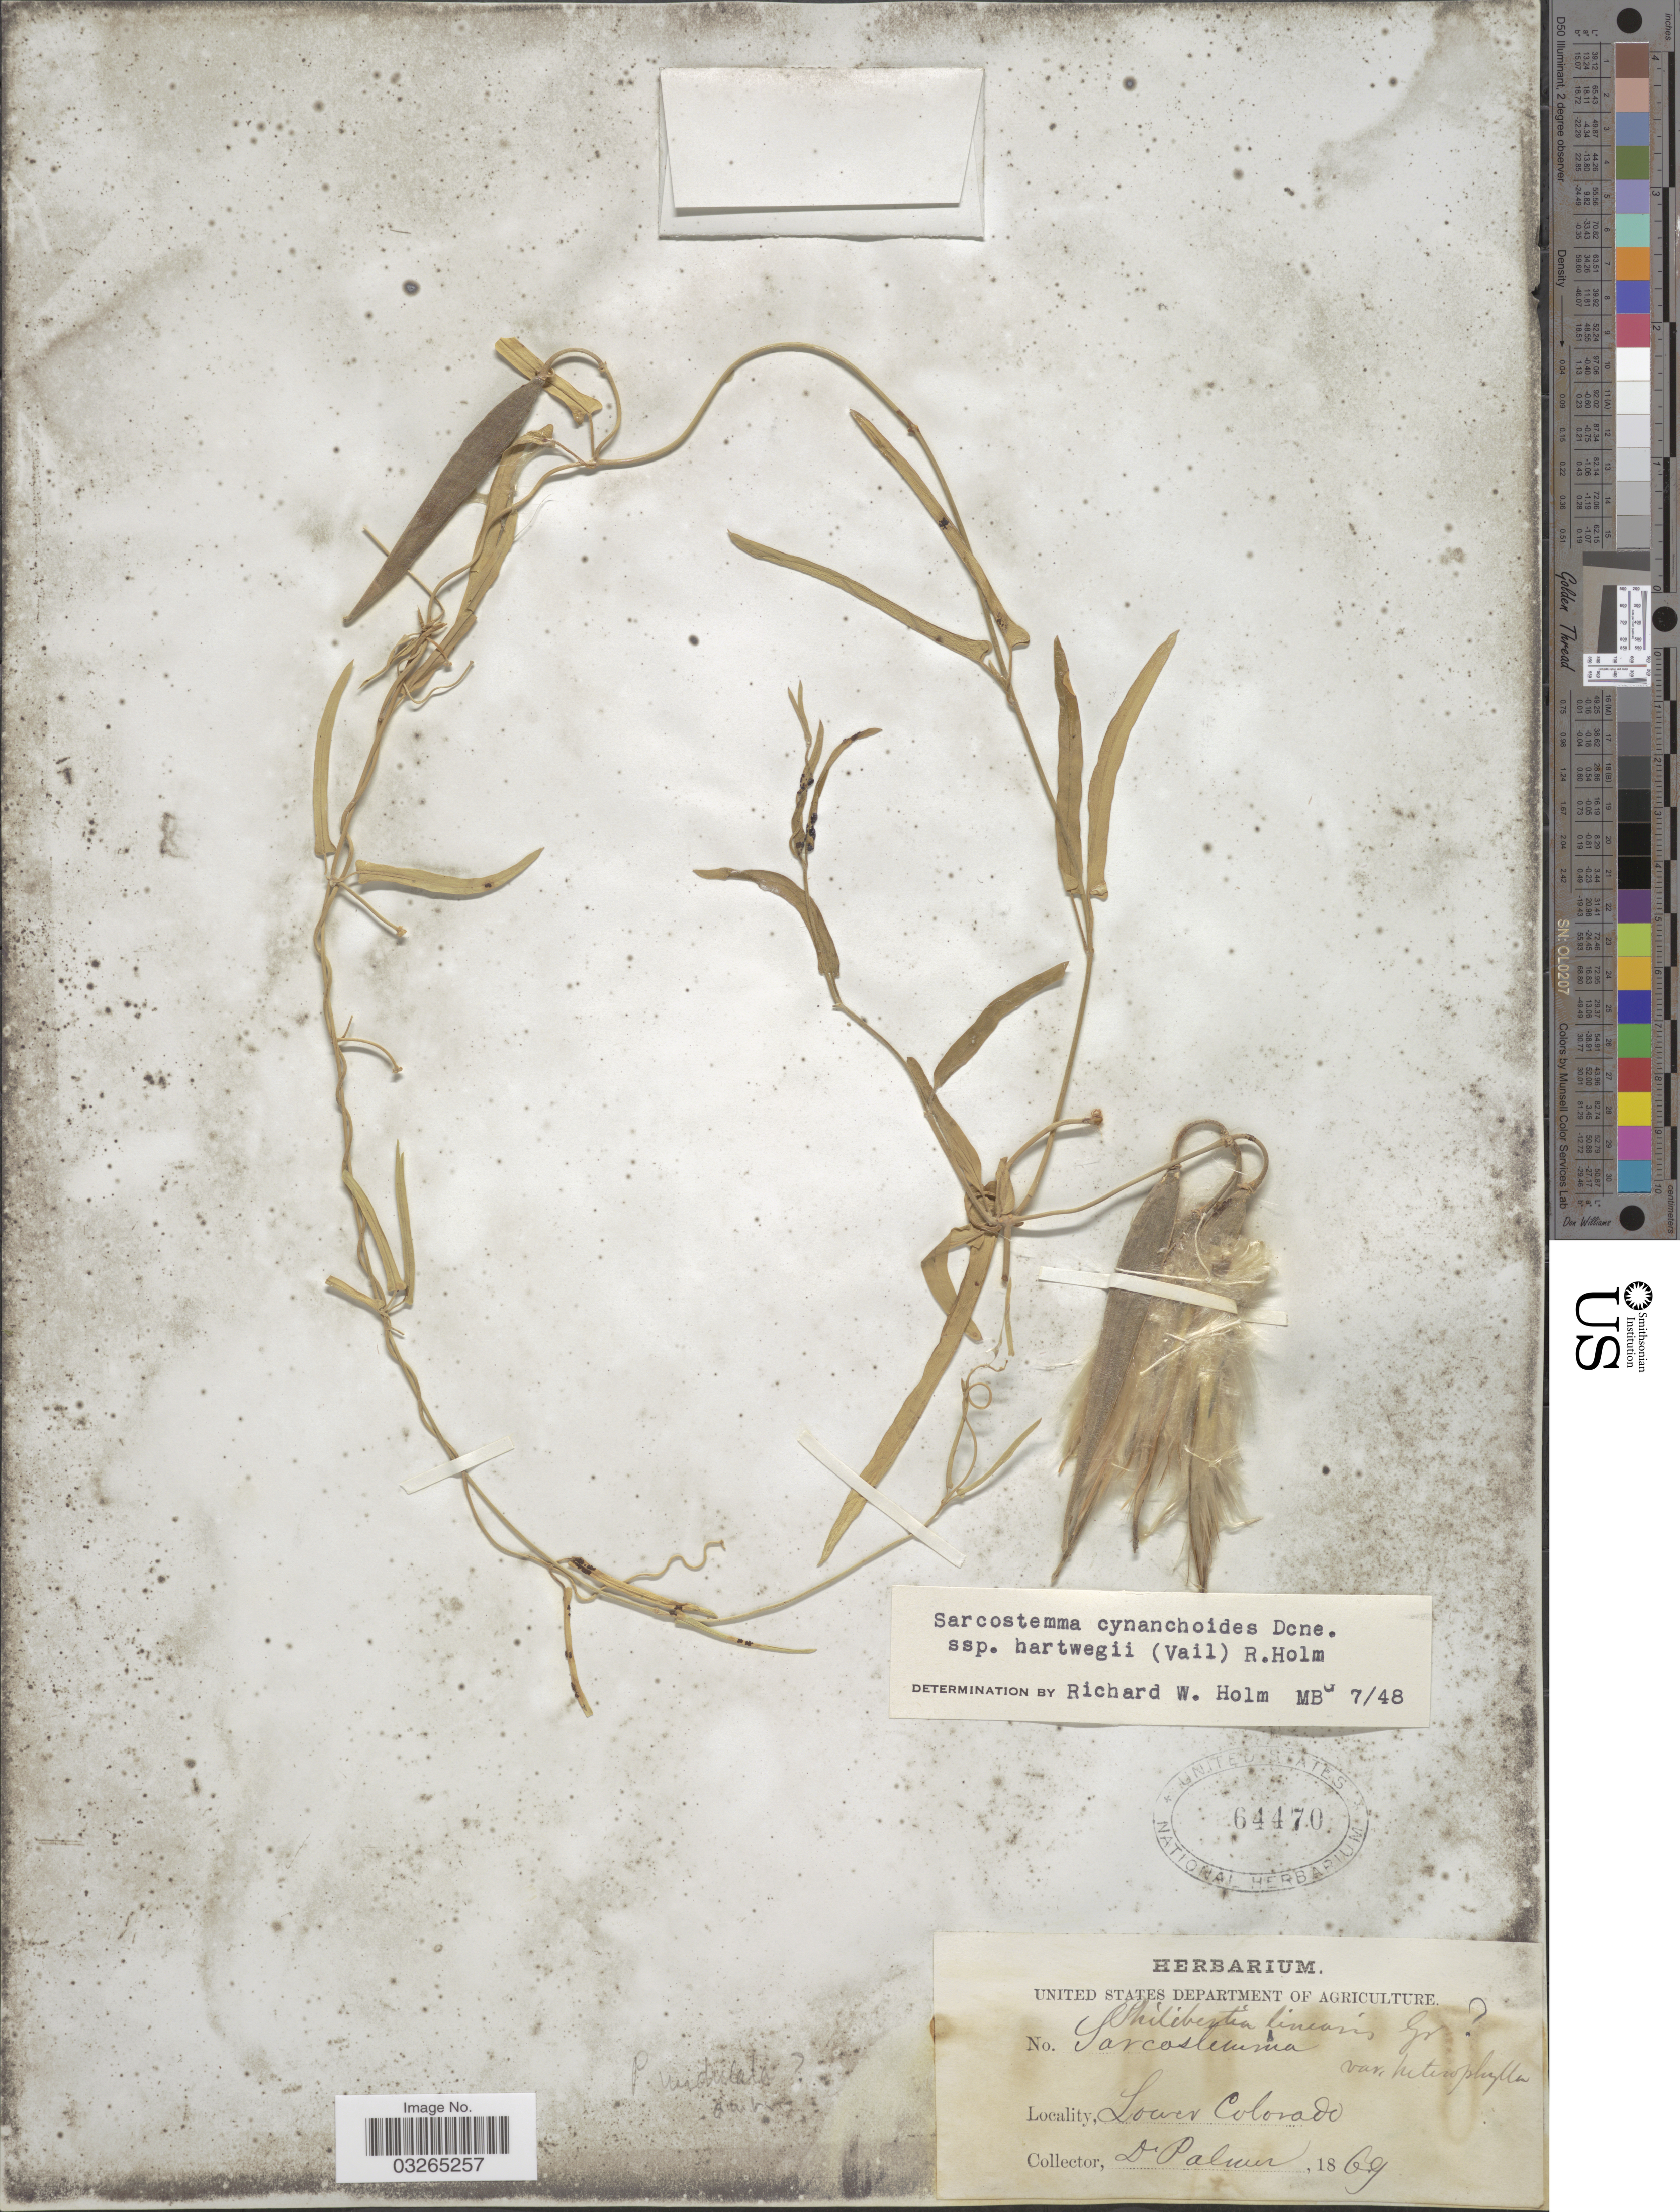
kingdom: Plantae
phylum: Tracheophyta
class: Magnoliopsida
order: Gentianales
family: Apocynaceae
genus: Sarcostemma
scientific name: Sarcostemma cynanchoides var. hartwegii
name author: (R.W. Holm) Shinners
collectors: Palmer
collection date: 1869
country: United States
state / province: Colorado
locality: Lower Colorado.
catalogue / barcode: US 64470